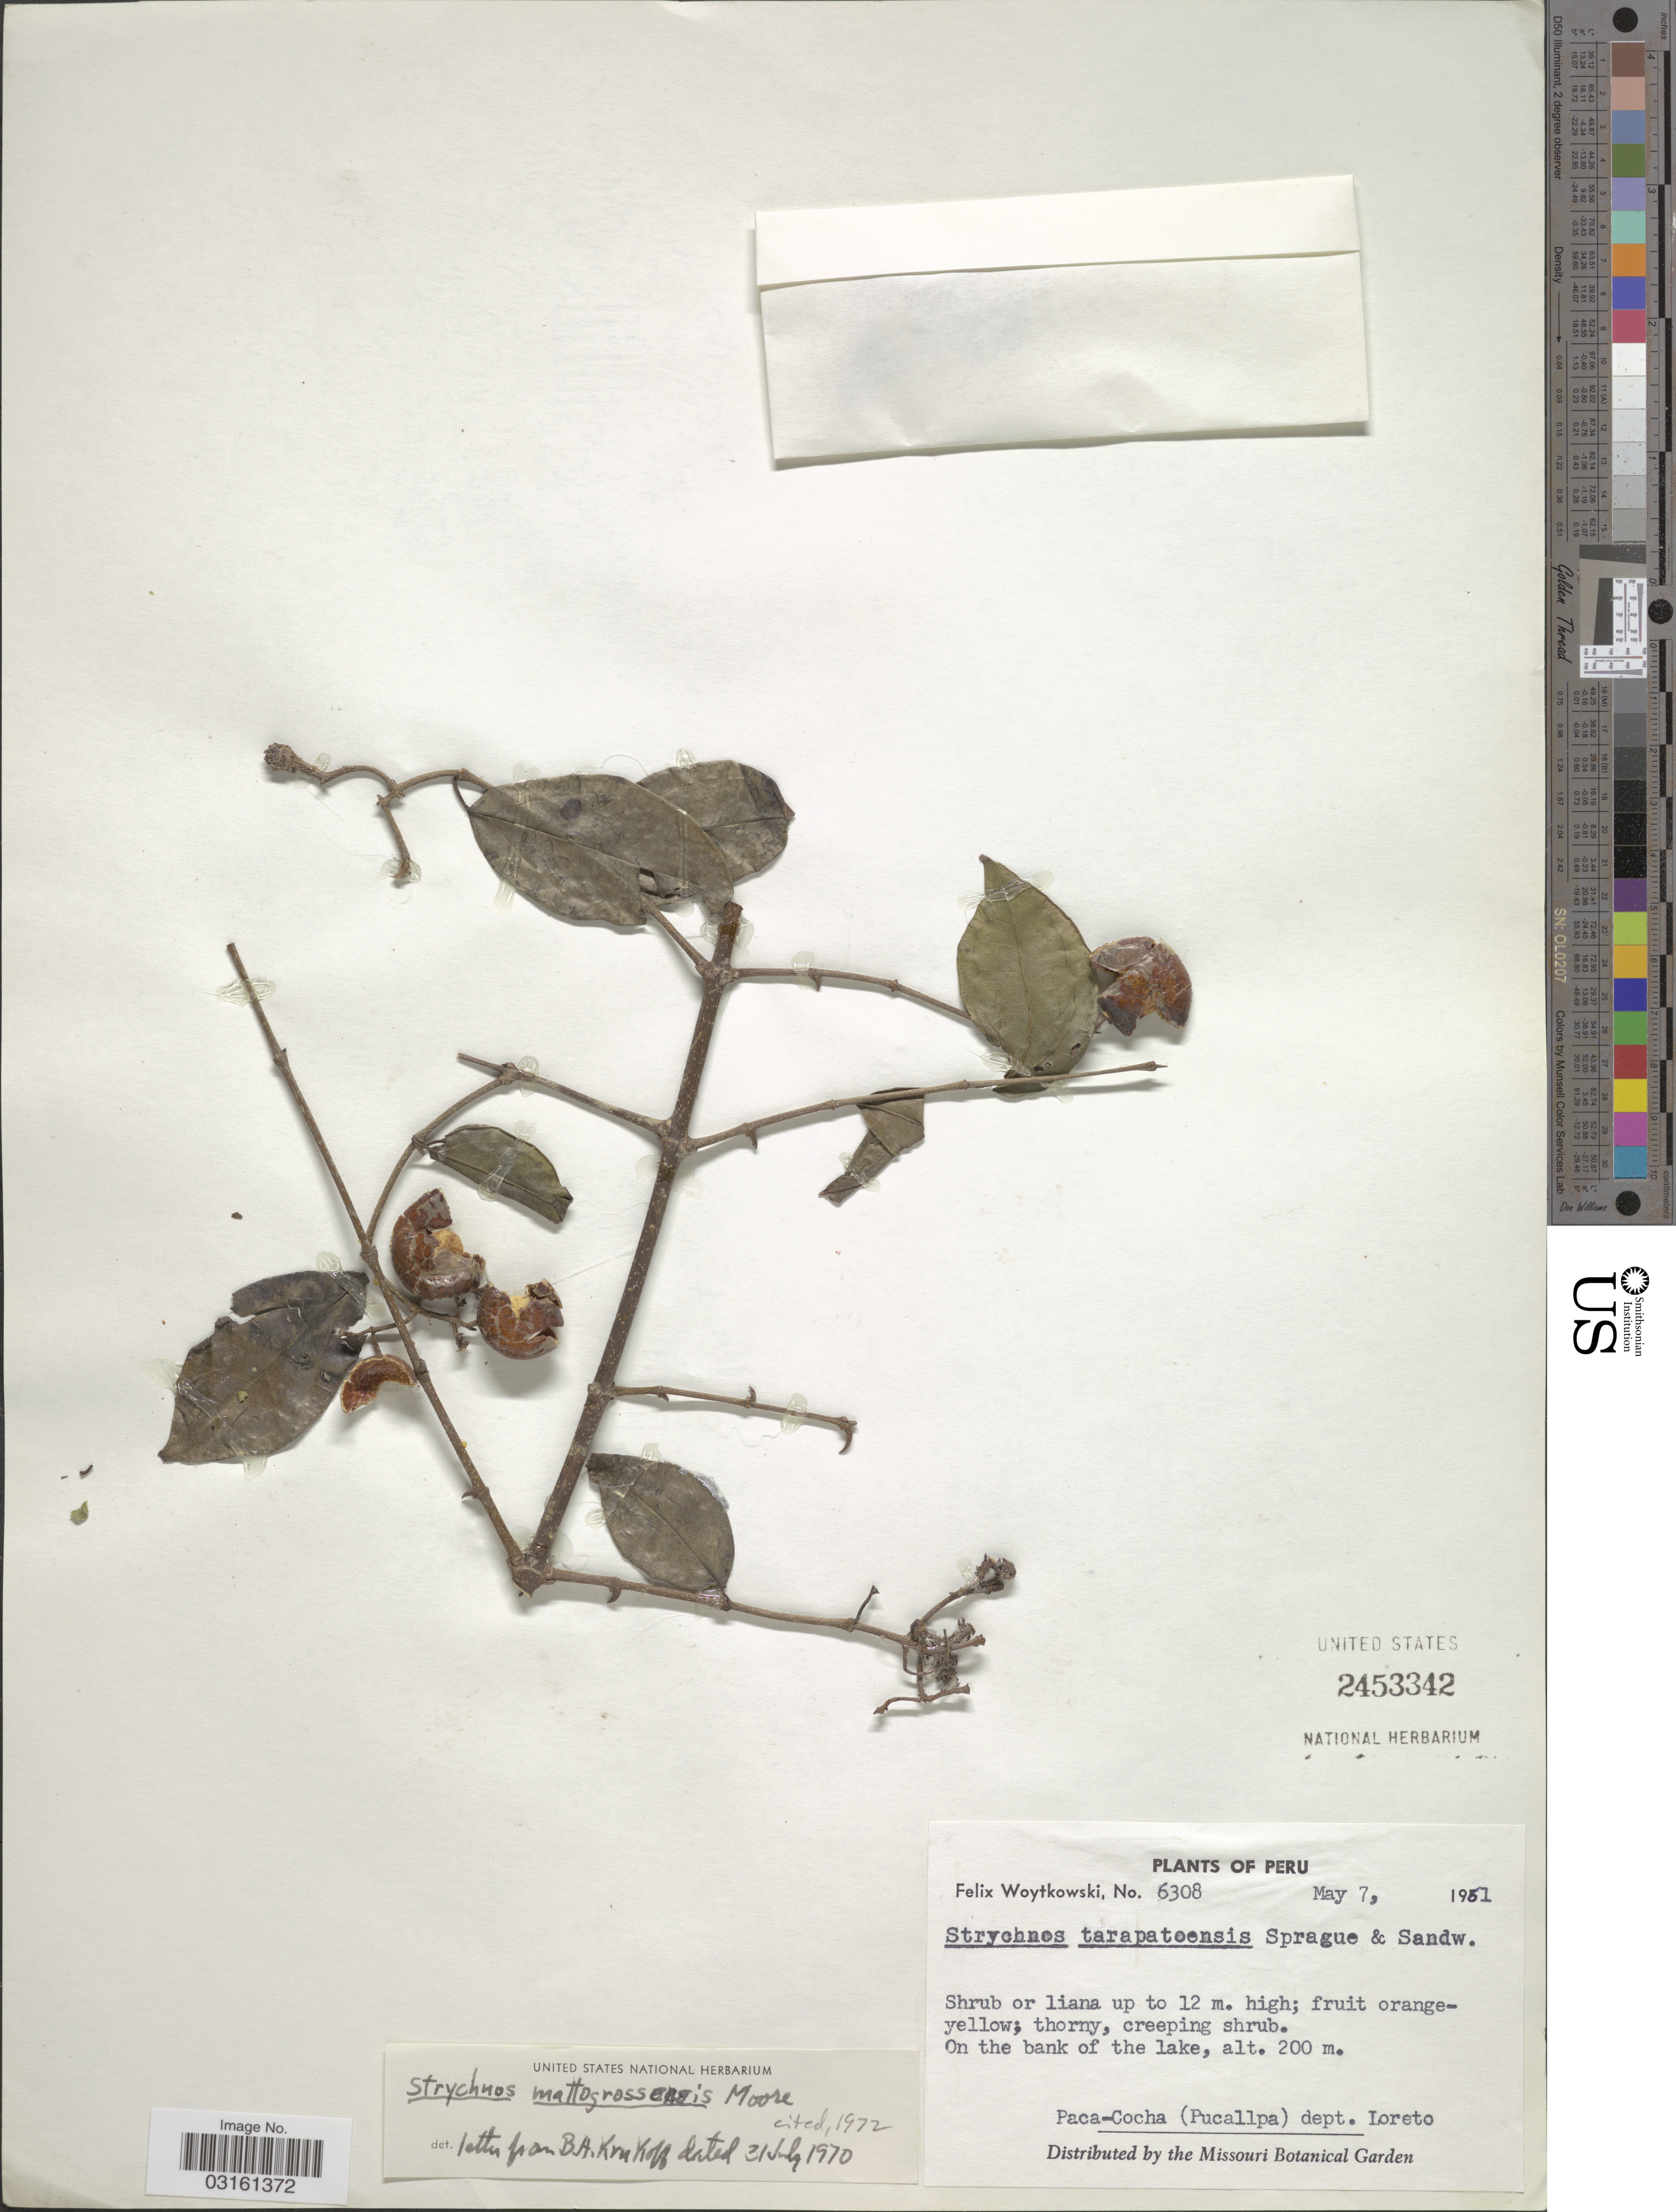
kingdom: Plantae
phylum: Tracheophyta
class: Magnoliopsida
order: Gentianales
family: Loganiaceae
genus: Strychnos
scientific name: Strychnos mattogrossensis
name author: S. Moore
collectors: F. Woytkowski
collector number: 6308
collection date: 1961-05-07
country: Peru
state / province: Loreto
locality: On the bank of the lake, Paca-Cocha (Pucallpa) dept. Loreto.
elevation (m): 200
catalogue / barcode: US 2453342